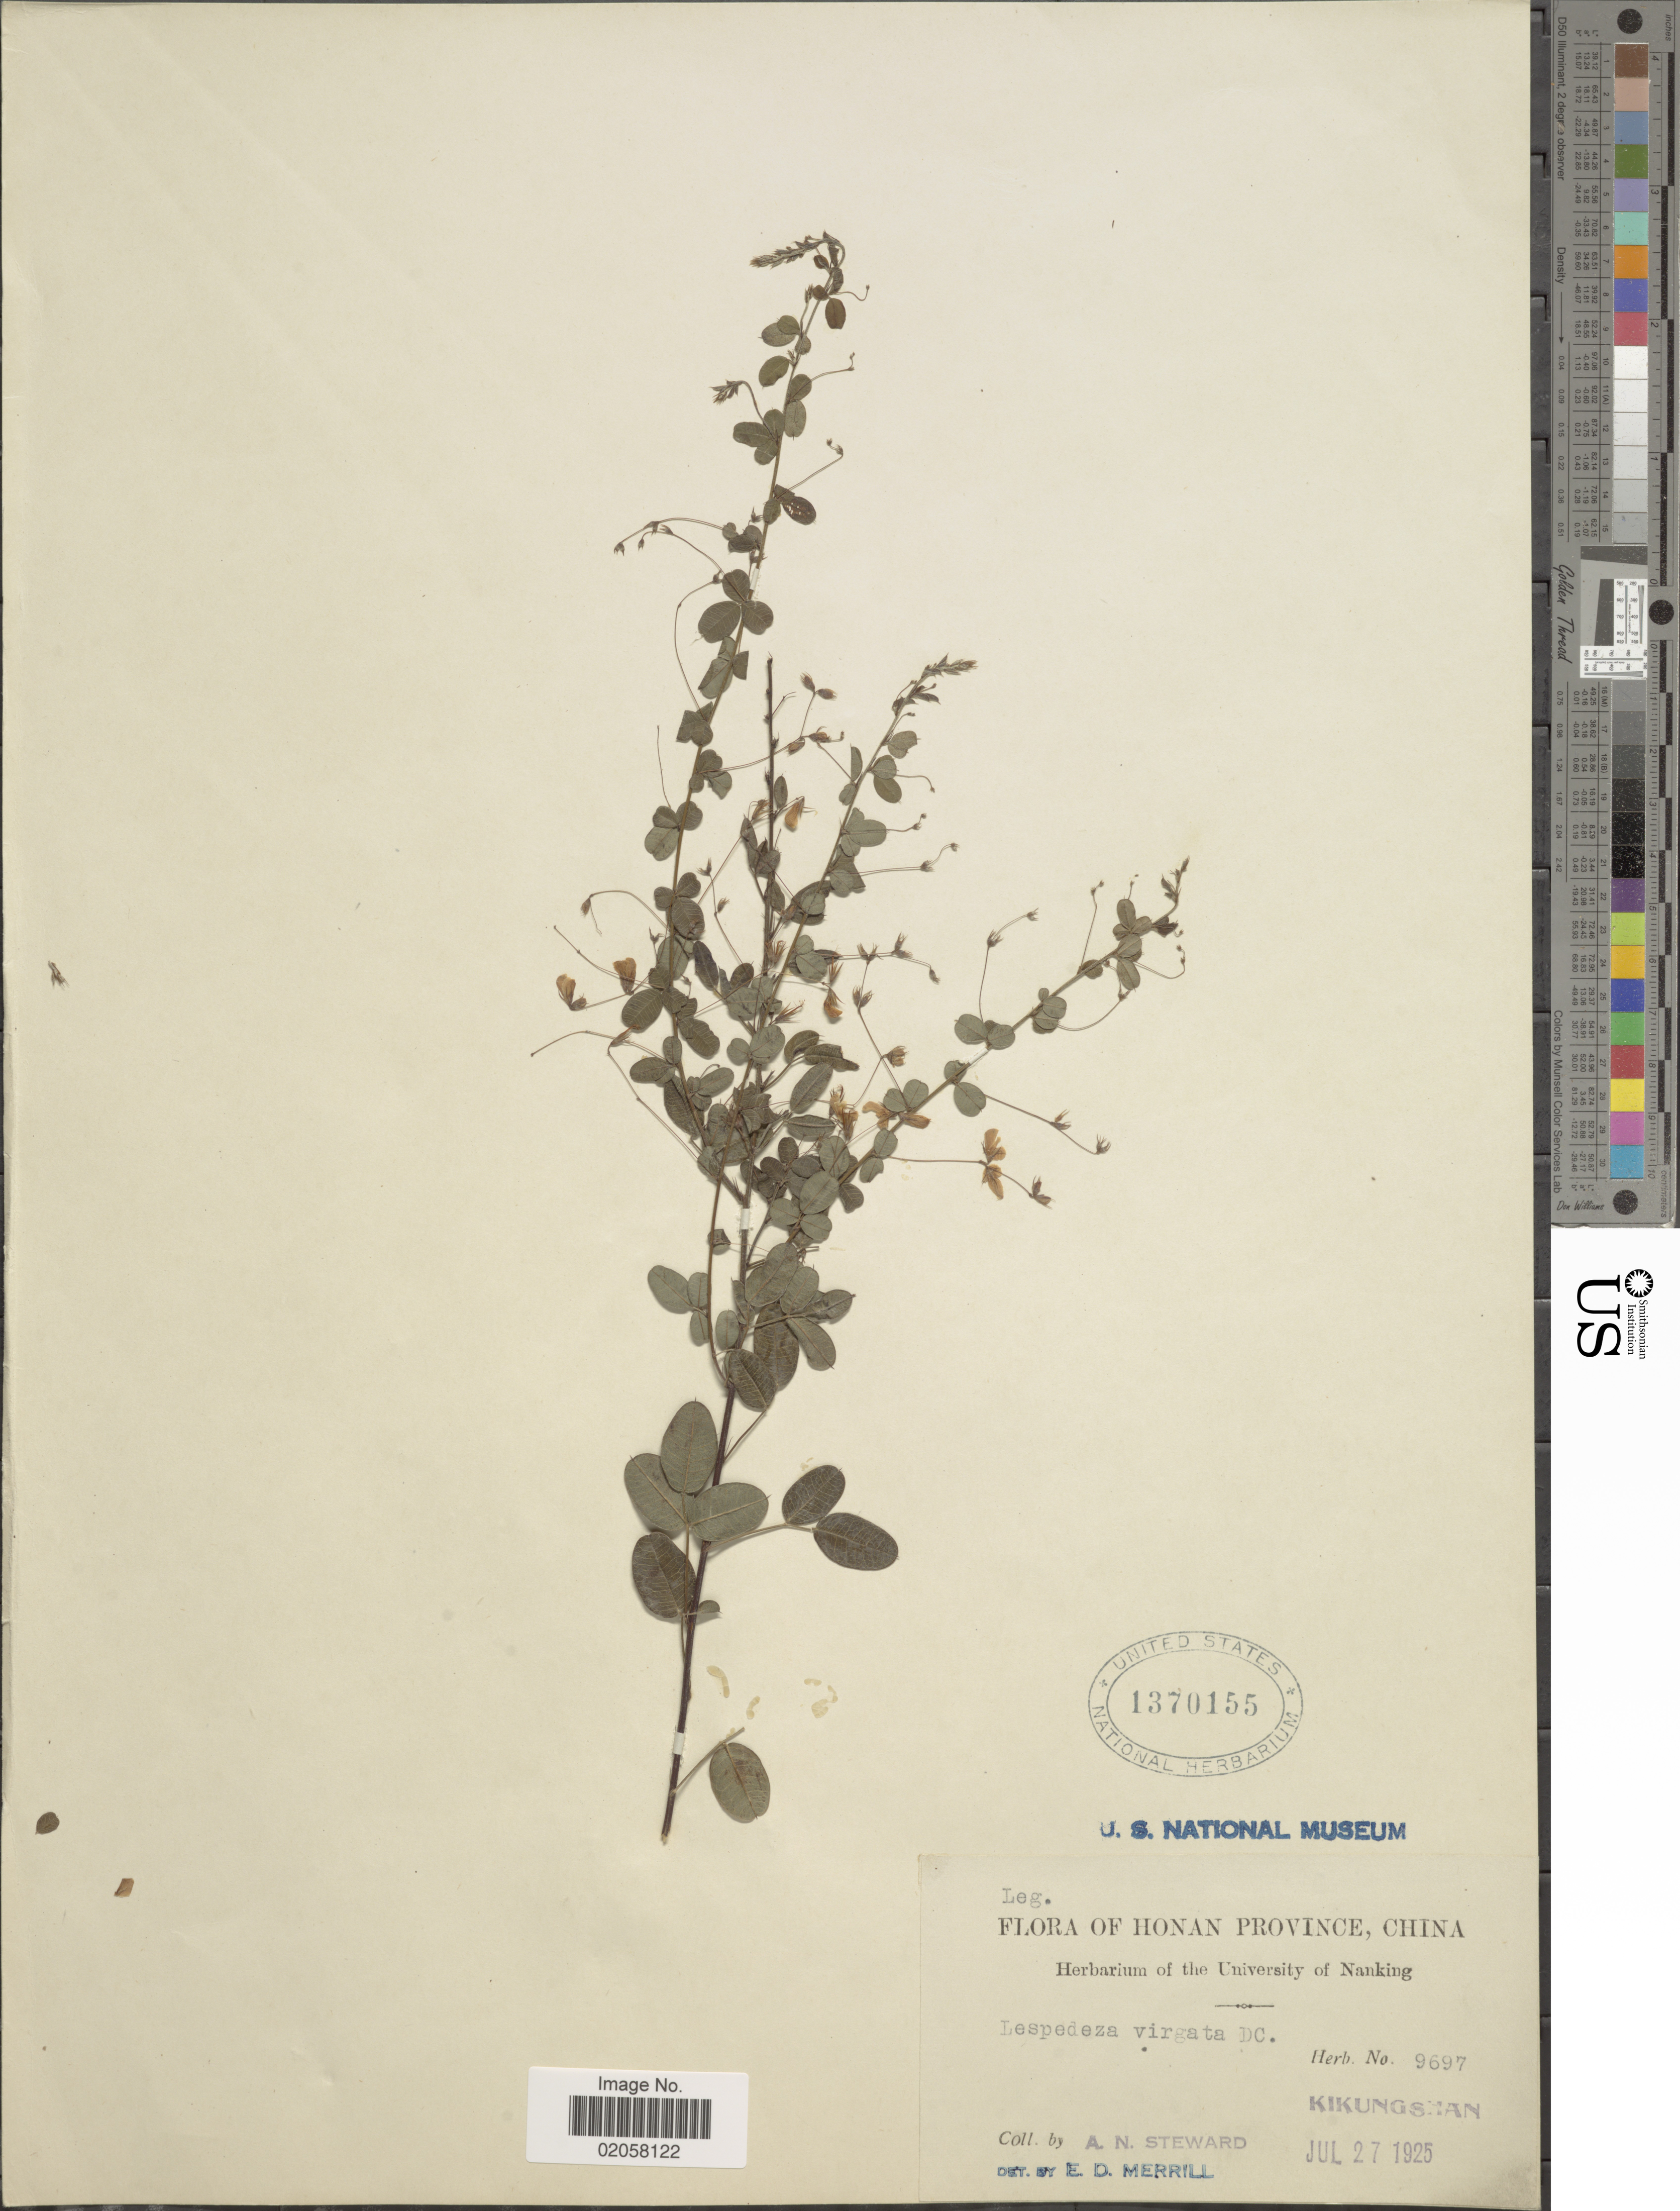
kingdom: Plantae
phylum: Tracheophyta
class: Magnoliopsida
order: Fabales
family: Fabaceae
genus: Lespedeza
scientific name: Lespedeza virgata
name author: (Thunb.) DC.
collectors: A. N. Steward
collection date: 1925-07-27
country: China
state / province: Henan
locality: Honan Province, Kikungshan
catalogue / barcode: US 1370155